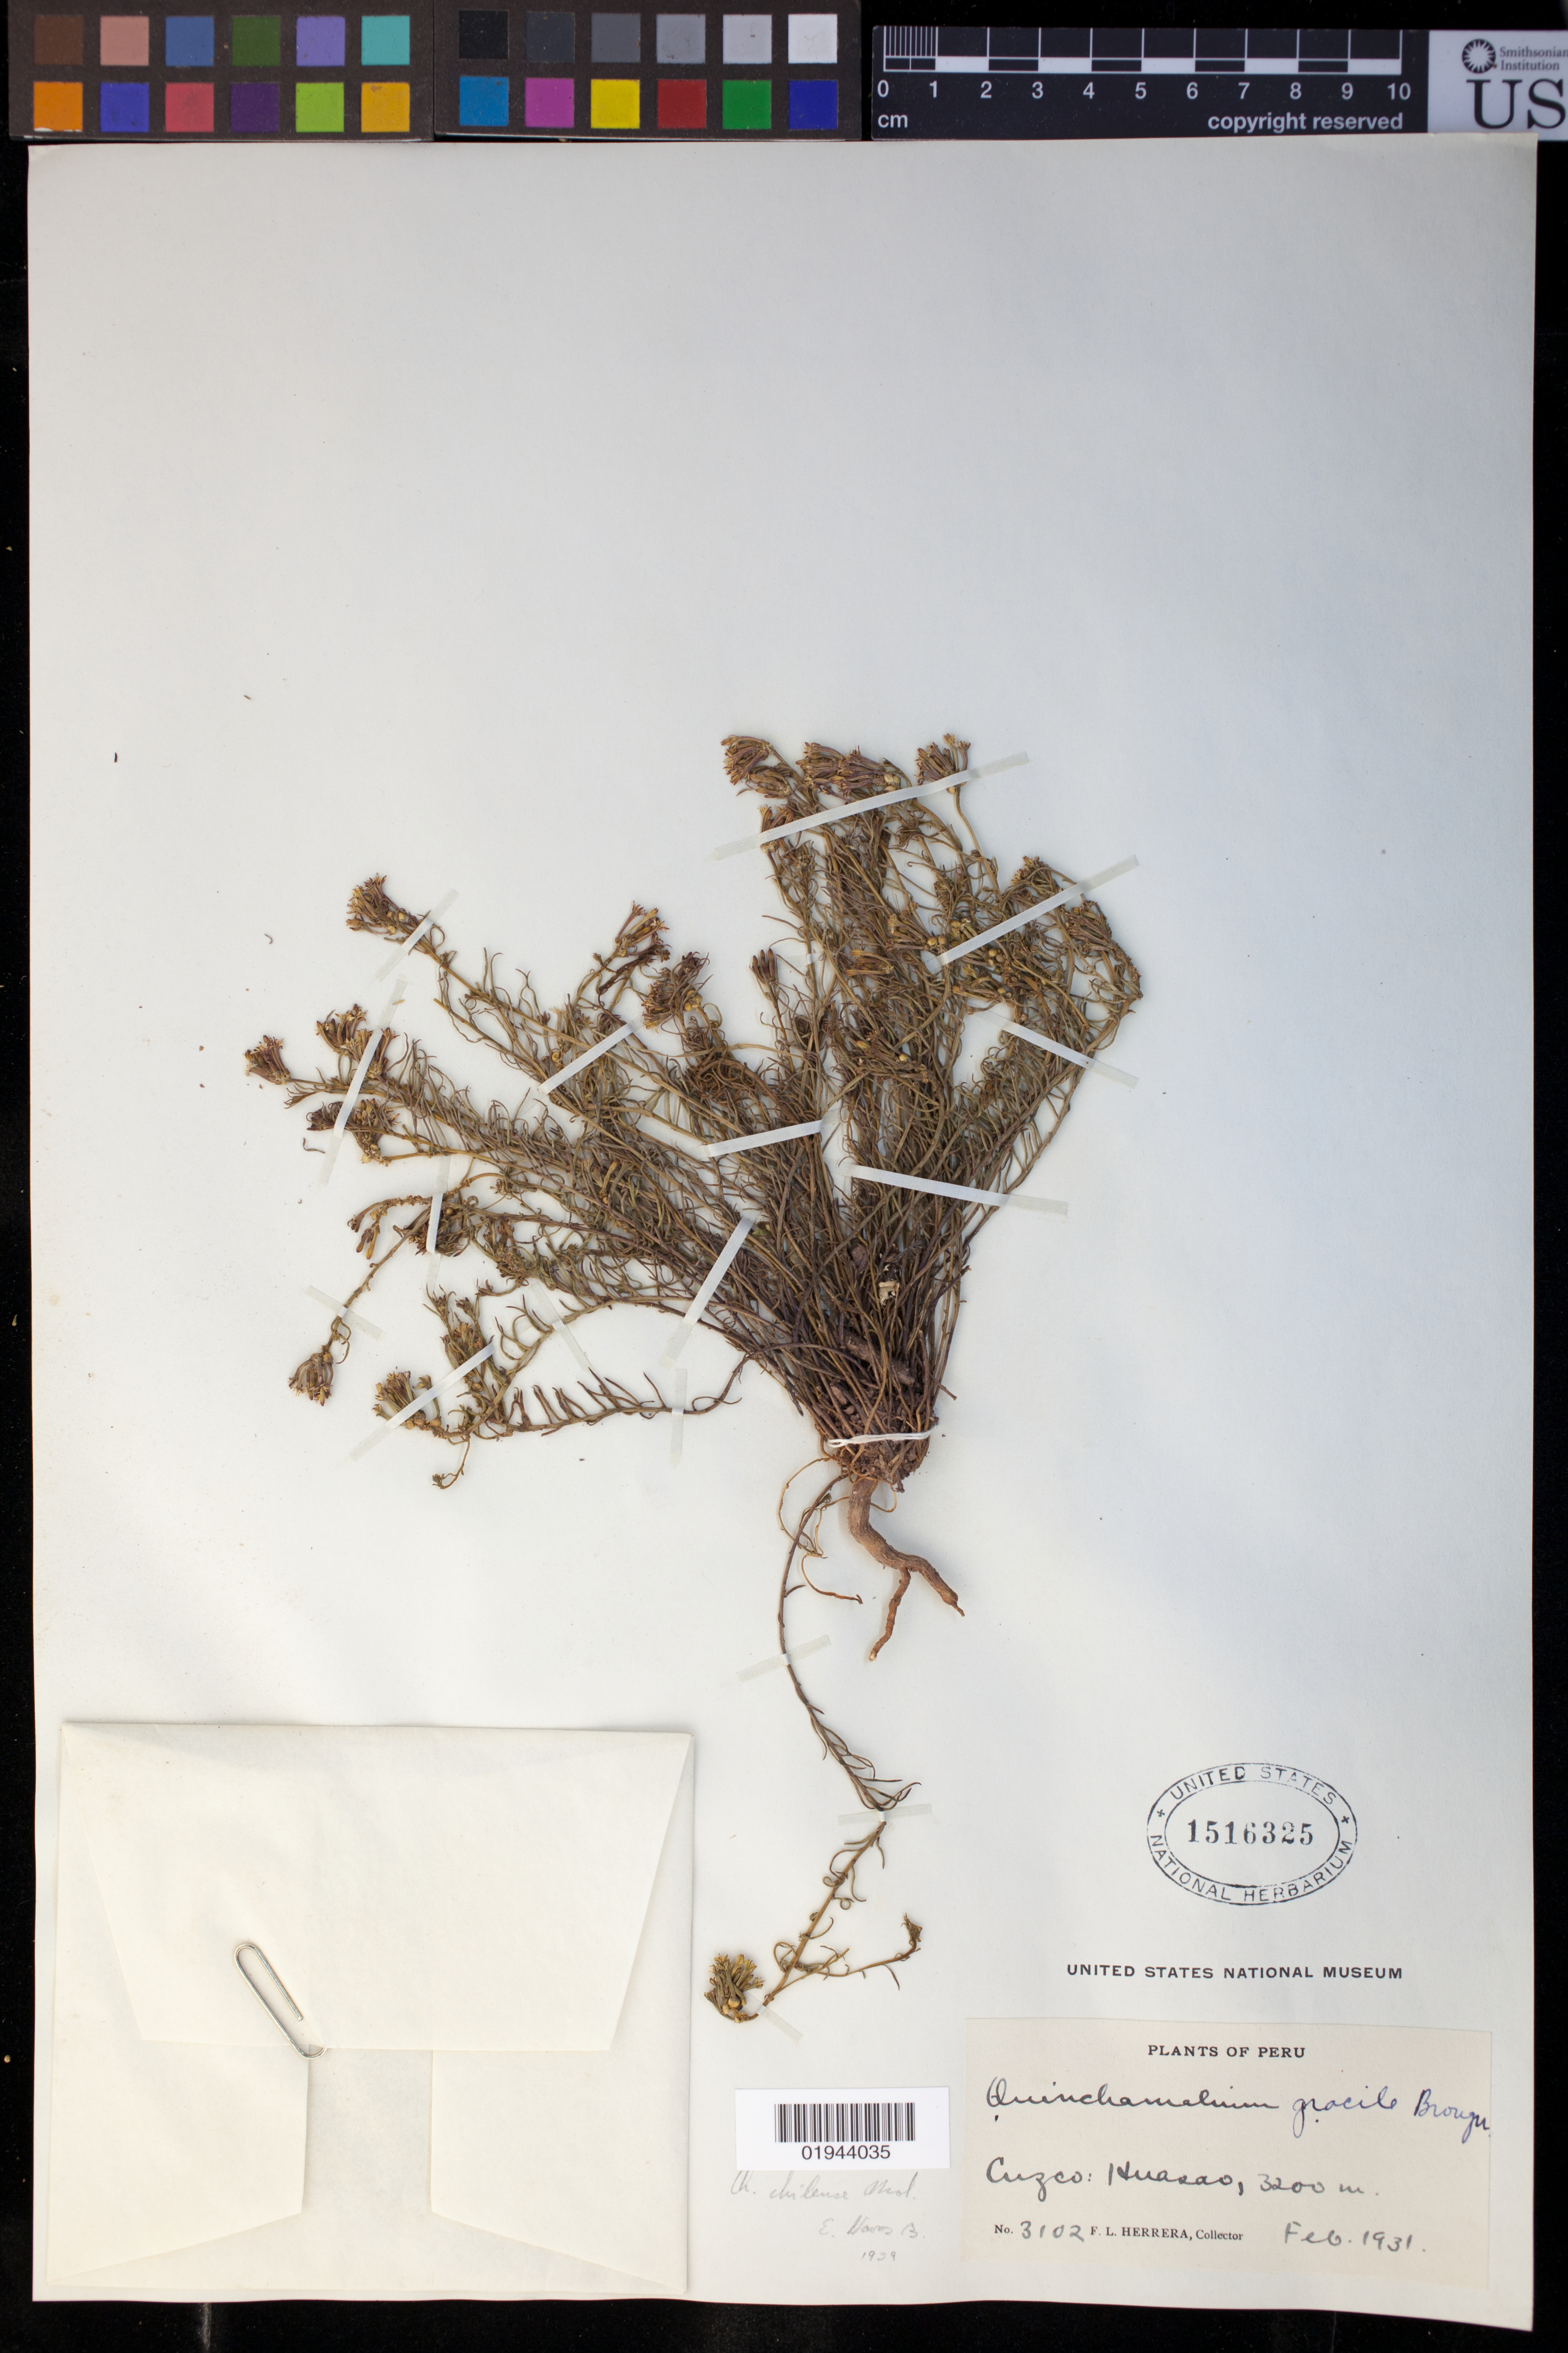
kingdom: Plantae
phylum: Tracheophyta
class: Magnoliopsida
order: Santalales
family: Schoepfiaceae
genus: Quinchamalium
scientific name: Quinchamalium procumbens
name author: Ruiz & Pav.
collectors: F. L. Herrera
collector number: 3102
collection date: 1931-02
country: Peru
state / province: Cusco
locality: Cuzco: Huasao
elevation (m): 3200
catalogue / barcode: US 1516325